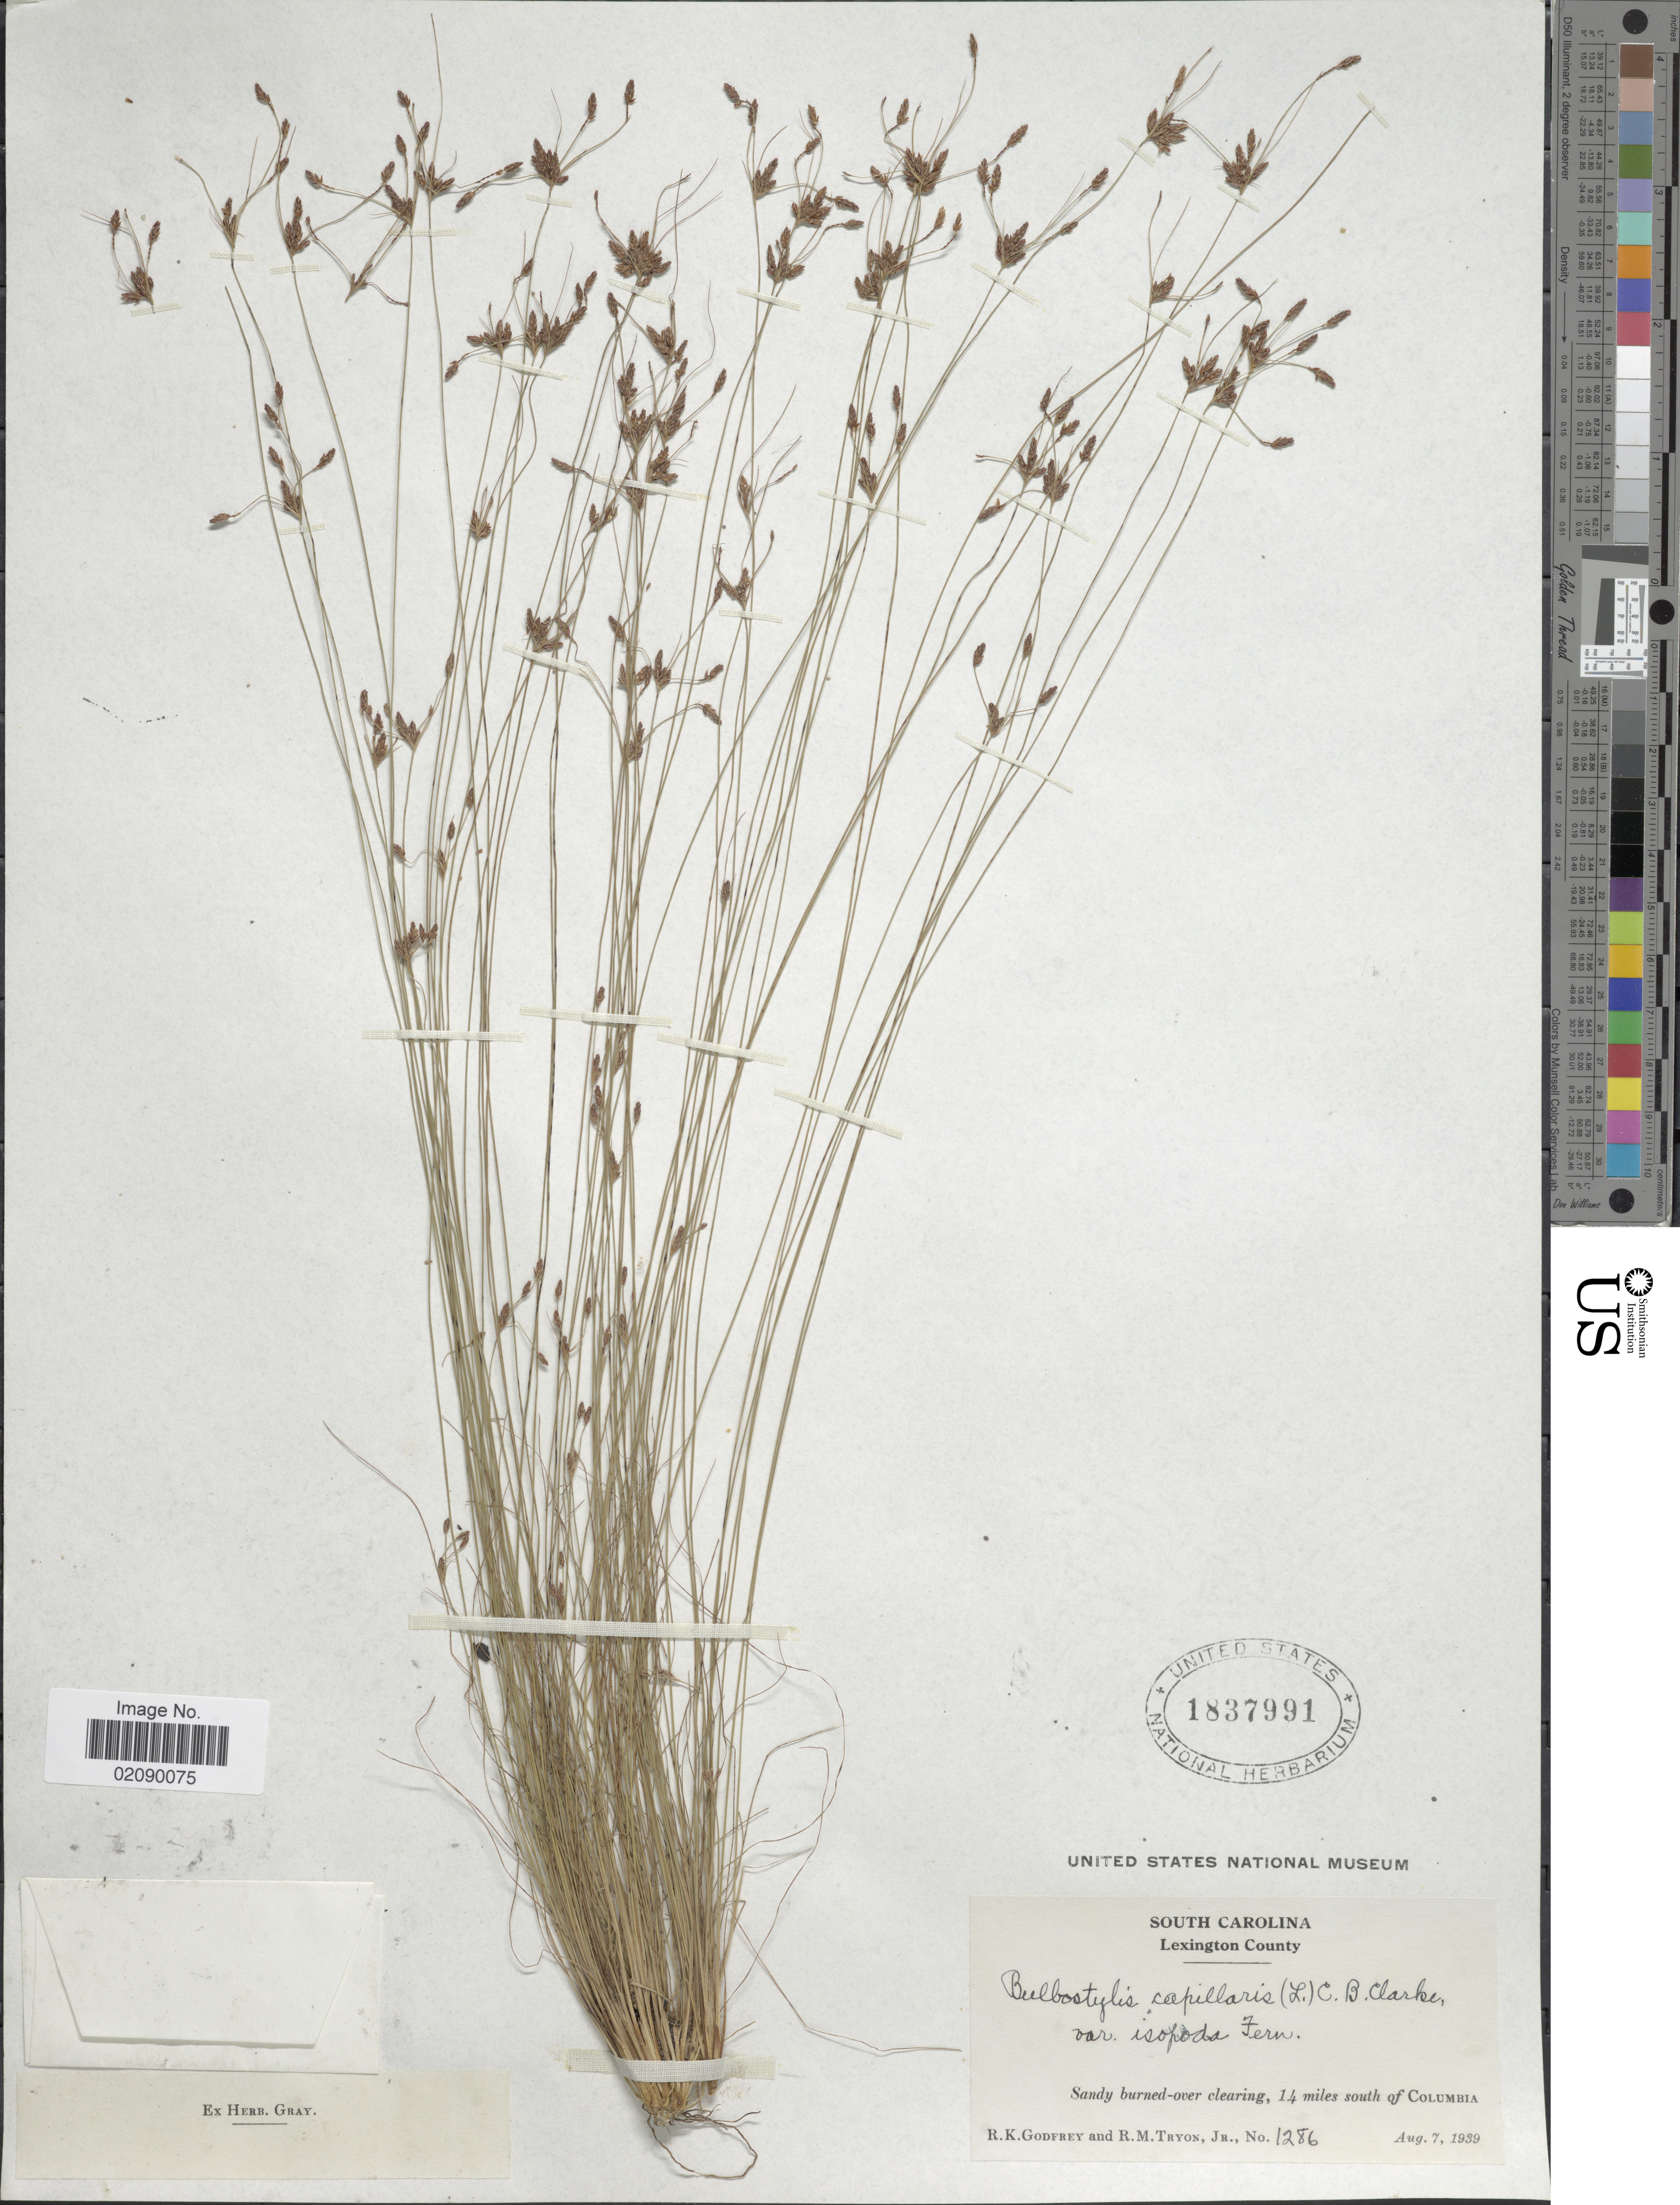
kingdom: Plantae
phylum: Tracheophyta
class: Liliopsida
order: Poales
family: Cyperaceae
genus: Bulbostylis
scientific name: Bulbostylis capillaris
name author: (L.) Kunth ex C.B. Clarke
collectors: R. K. Godfrey & R. M. Tryon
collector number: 1286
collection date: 1939-08-07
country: United States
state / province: South Carolina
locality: Lexington County, Sand burned-over clearing, 14 miles south of Columbia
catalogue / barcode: US 1837991